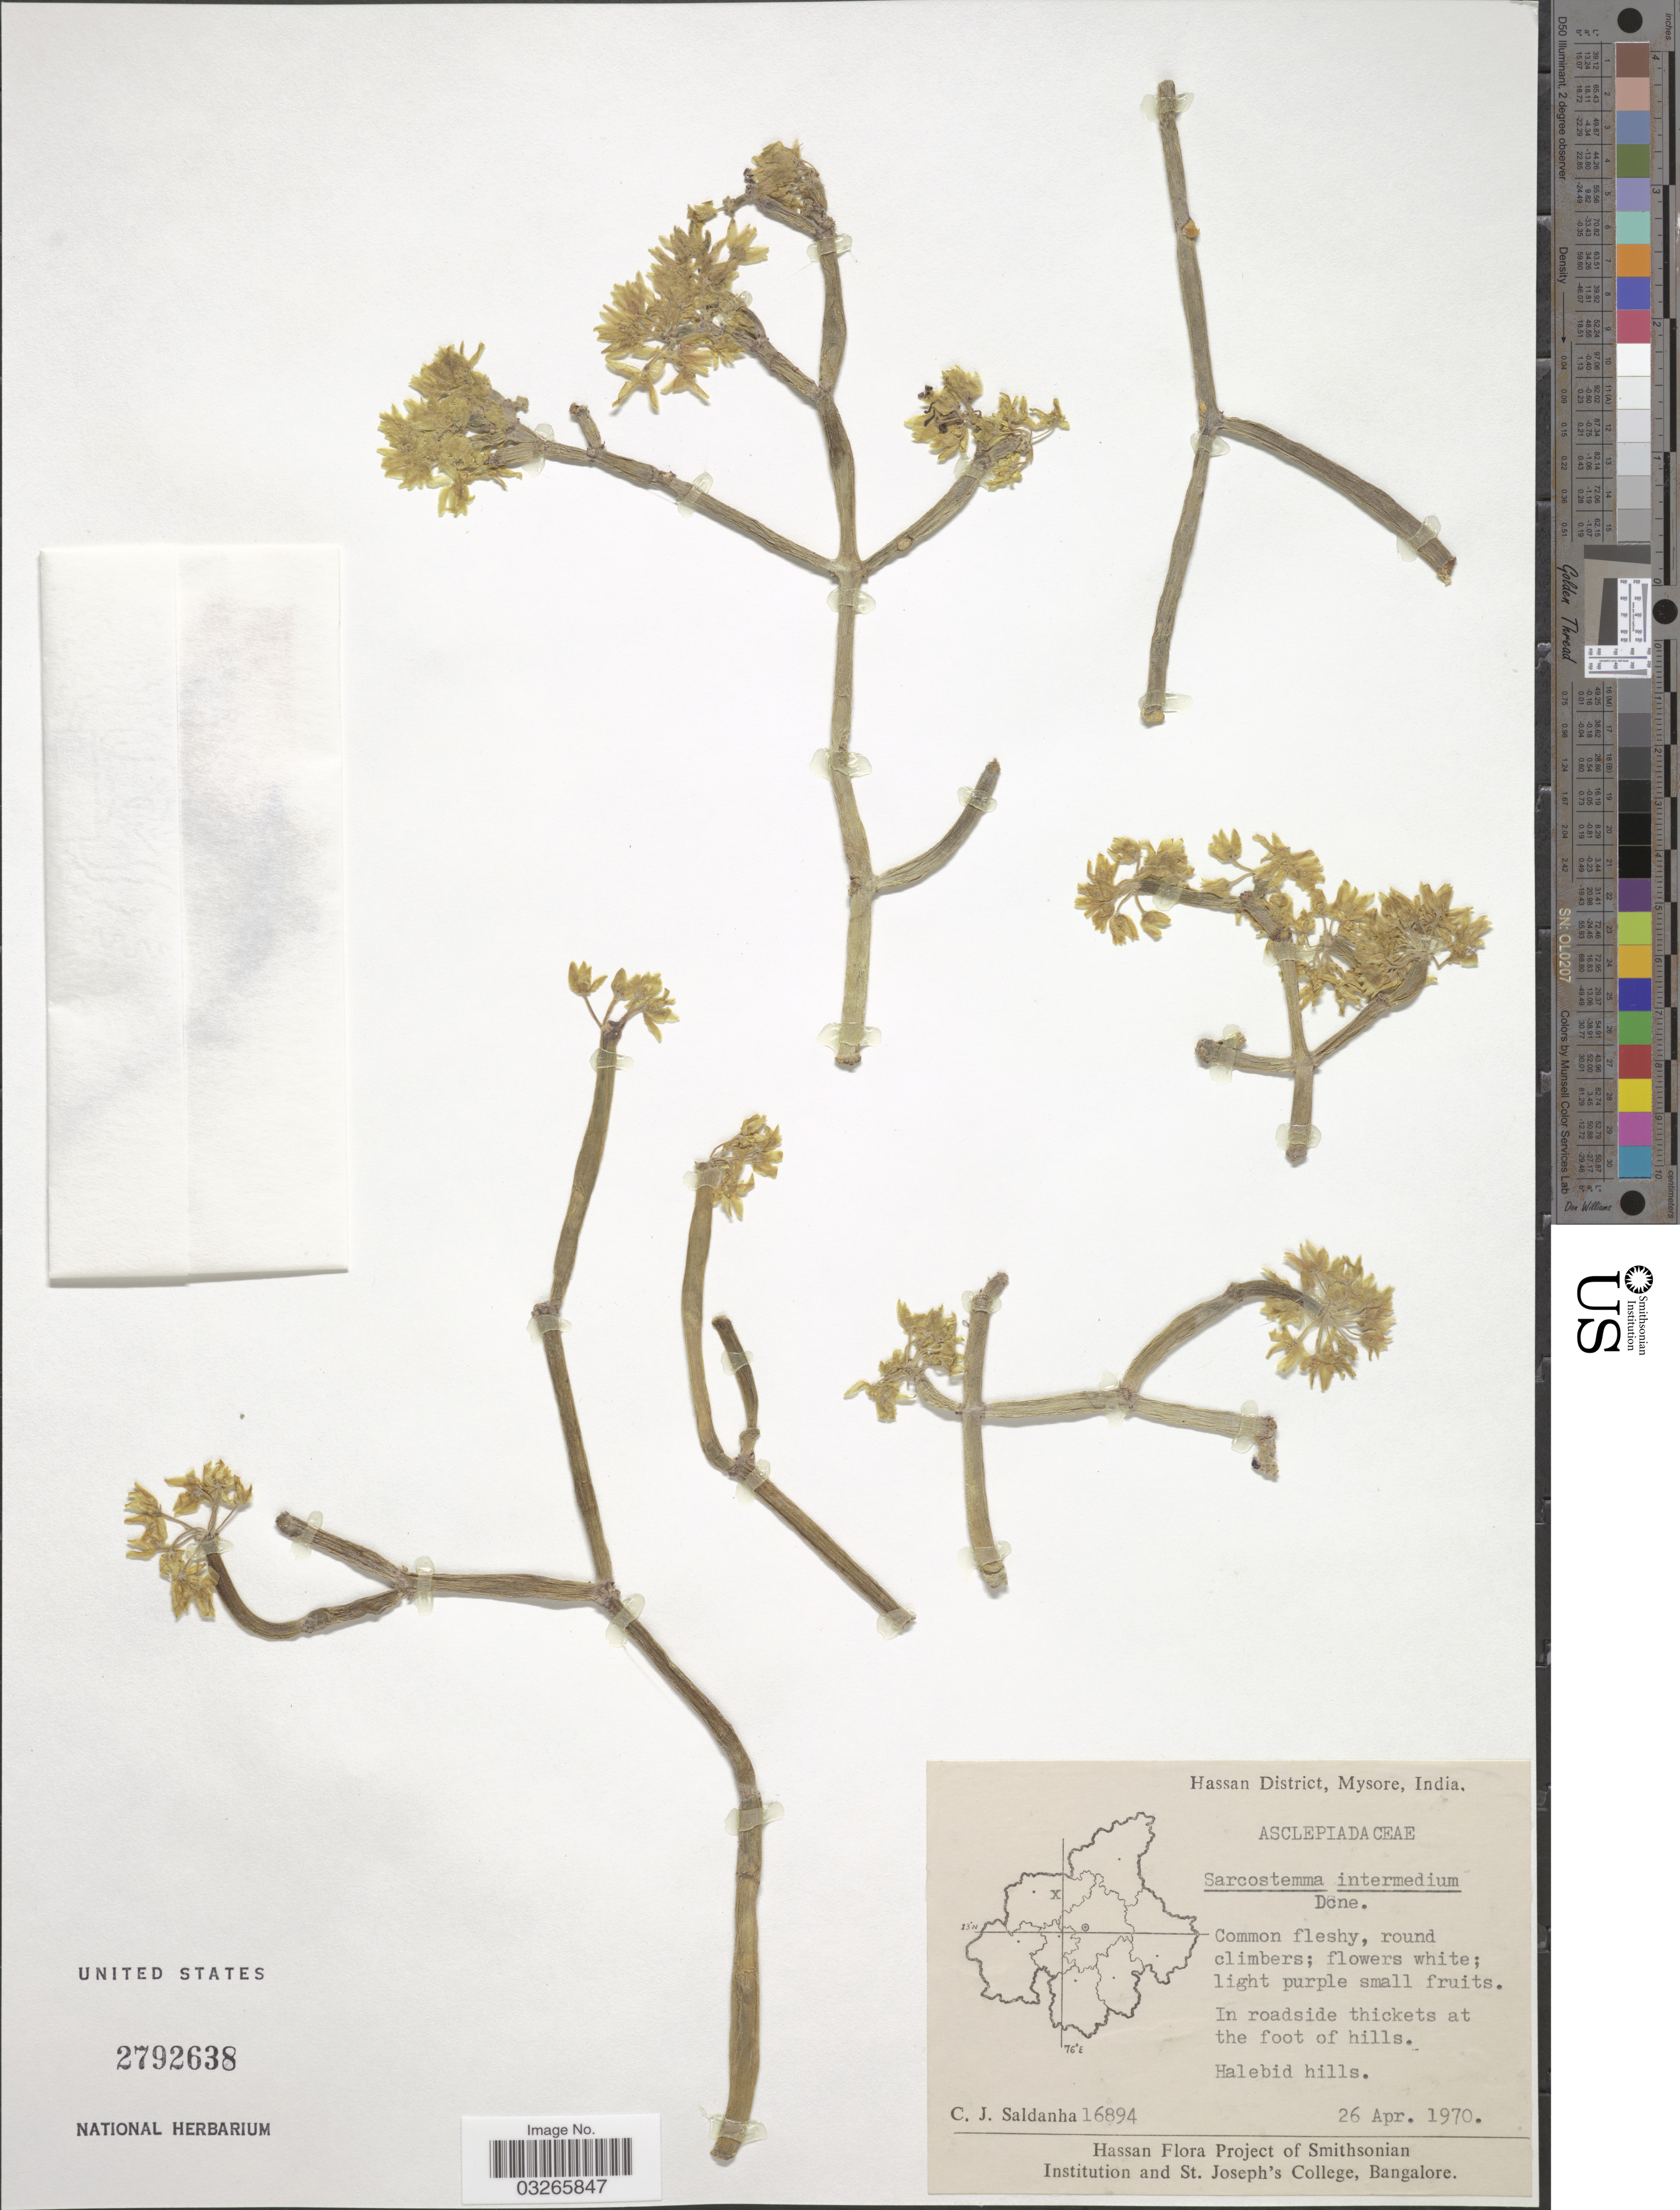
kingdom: Plantae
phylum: Tracheophyta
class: Magnoliopsida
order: Gentianales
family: Apocynaceae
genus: Sarcostemma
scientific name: Sarcostemma intermedium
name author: Decne.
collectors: C. J. Saldanha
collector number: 16894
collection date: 1970-04-26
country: India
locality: Hassan District, Mysore. In roadside thickets at the foot of hills. Halebid Hills.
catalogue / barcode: US 2792638